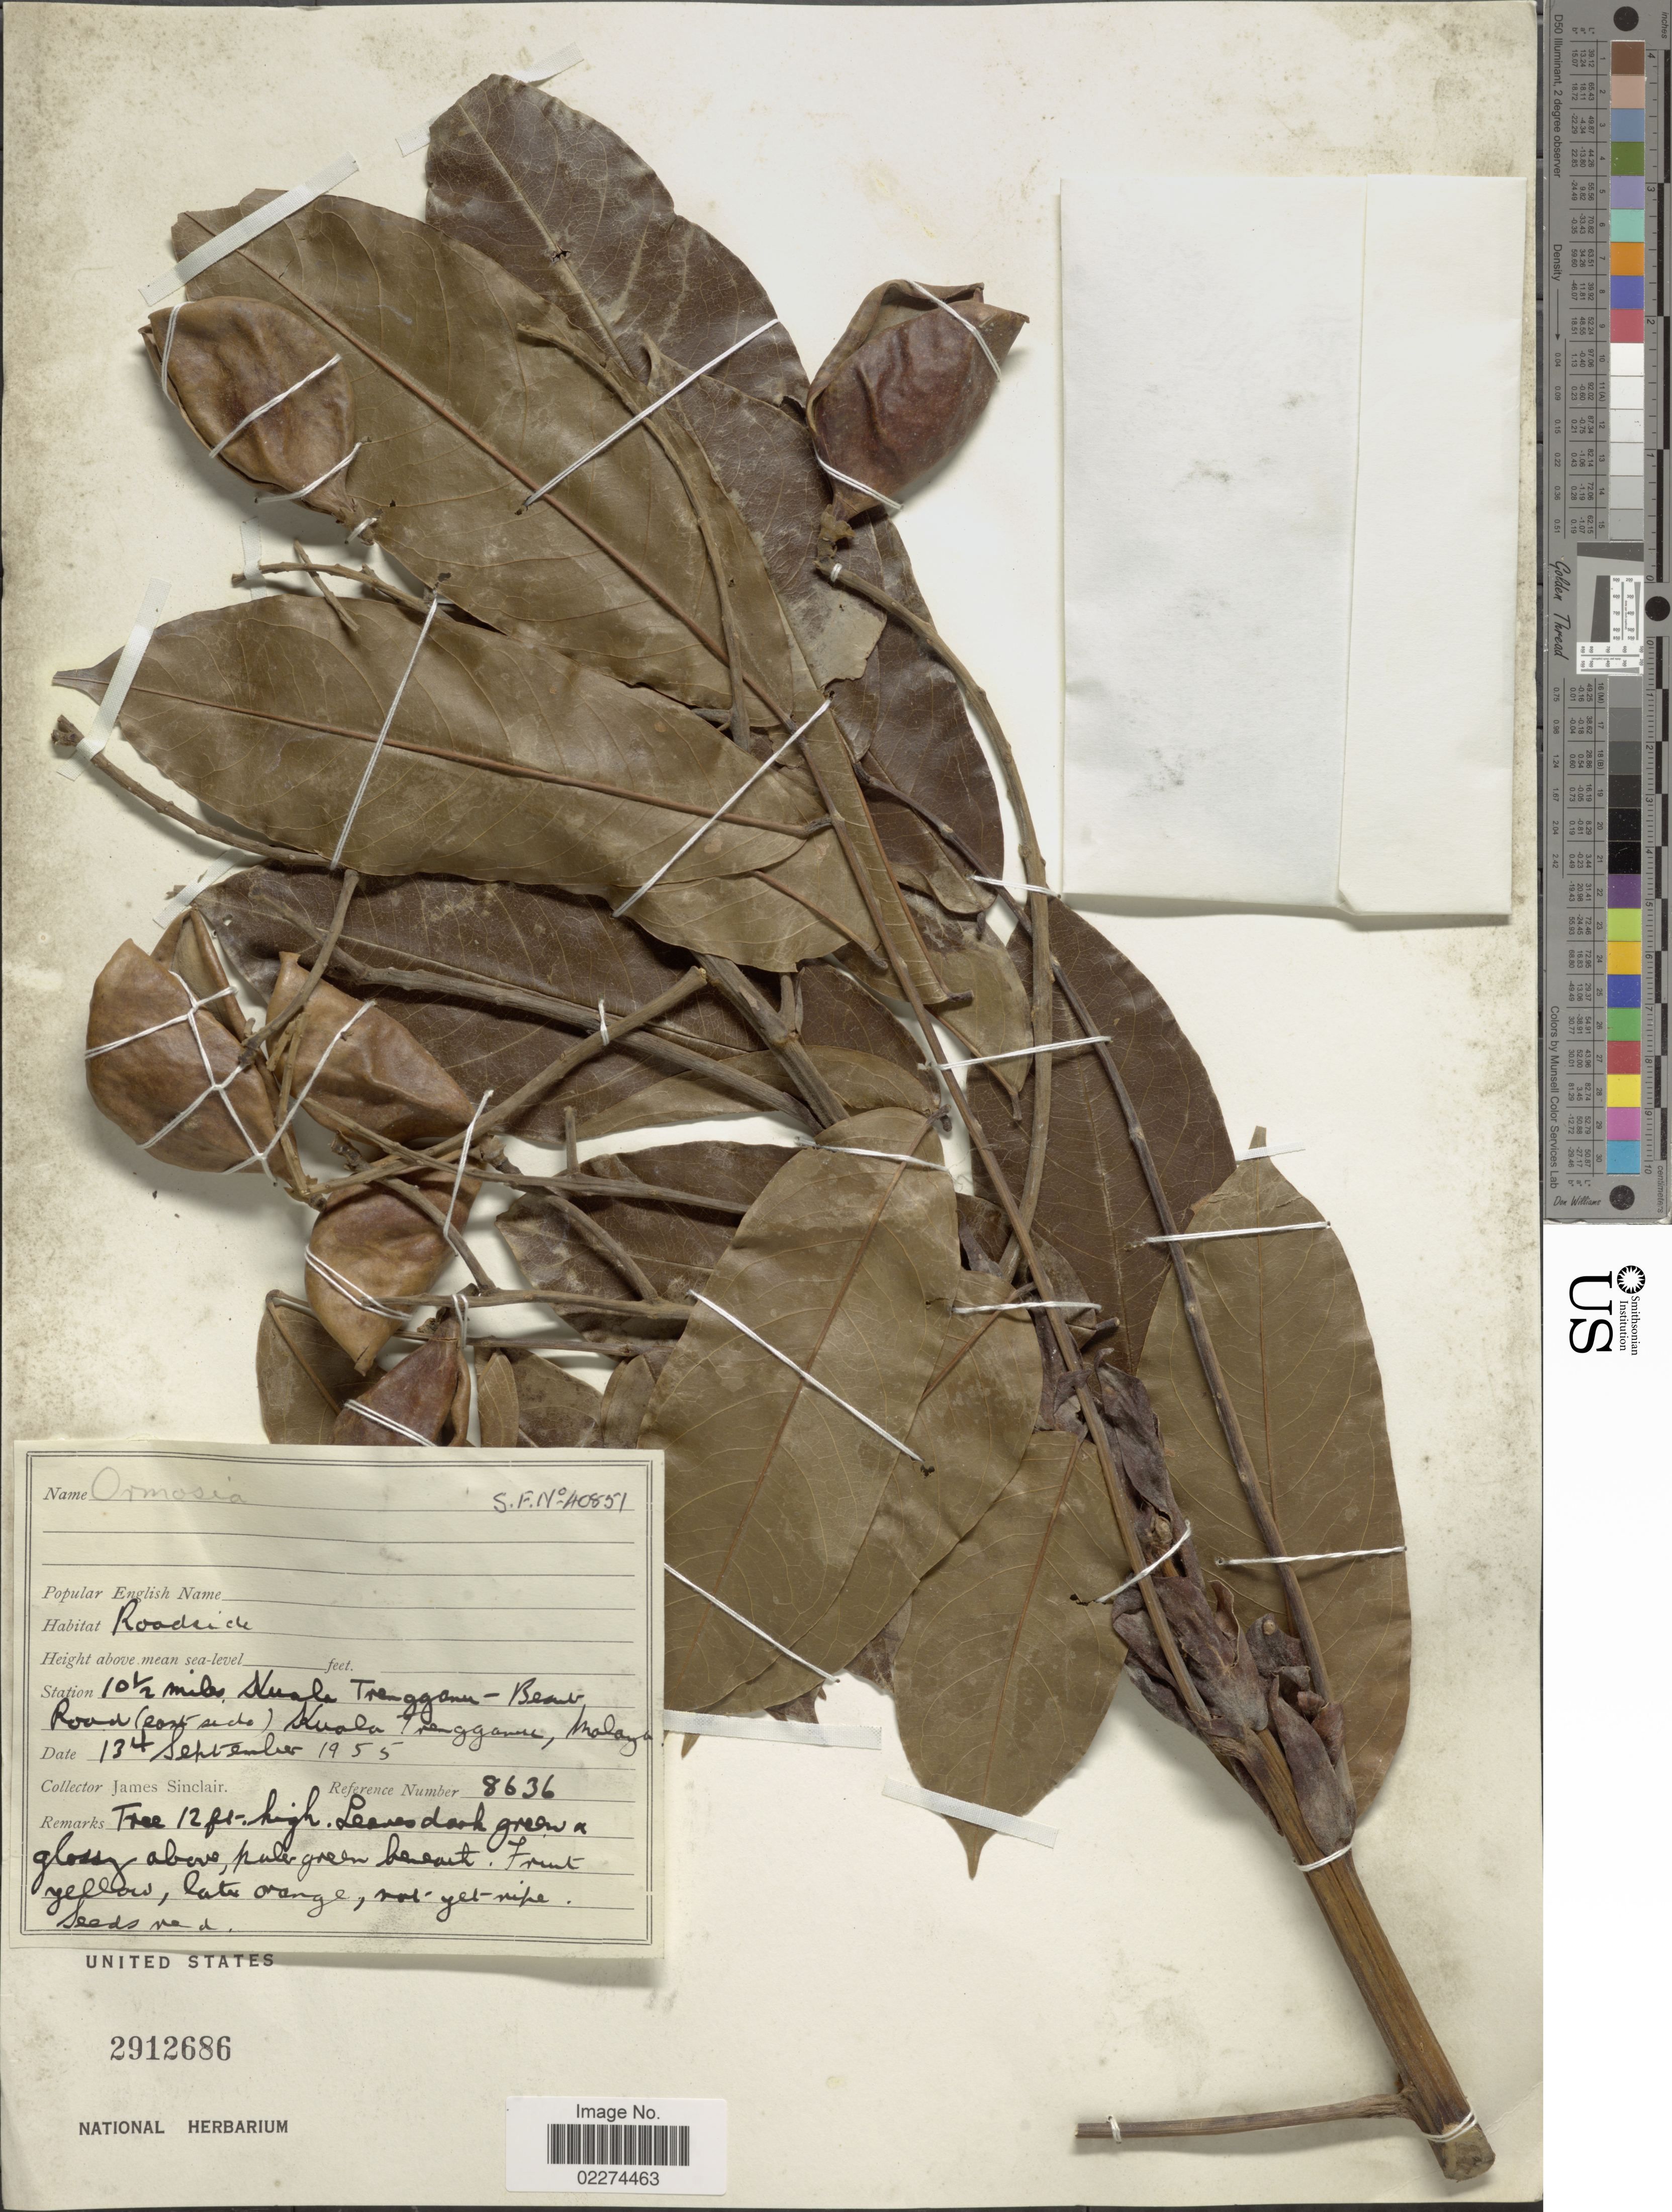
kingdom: Plantae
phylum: Tracheophyta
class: Magnoliopsida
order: Fabales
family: Fabaceae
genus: Ormosia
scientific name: Ormosia sp.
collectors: J. Sinclair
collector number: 8636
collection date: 1955-09-13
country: Malaysia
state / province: Kuala Lumpur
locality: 10.5 miles Kuala Terengganu, Benaw Road [interpreted] (east side) Kuala Trengganu, Malaya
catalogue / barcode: US 2912686